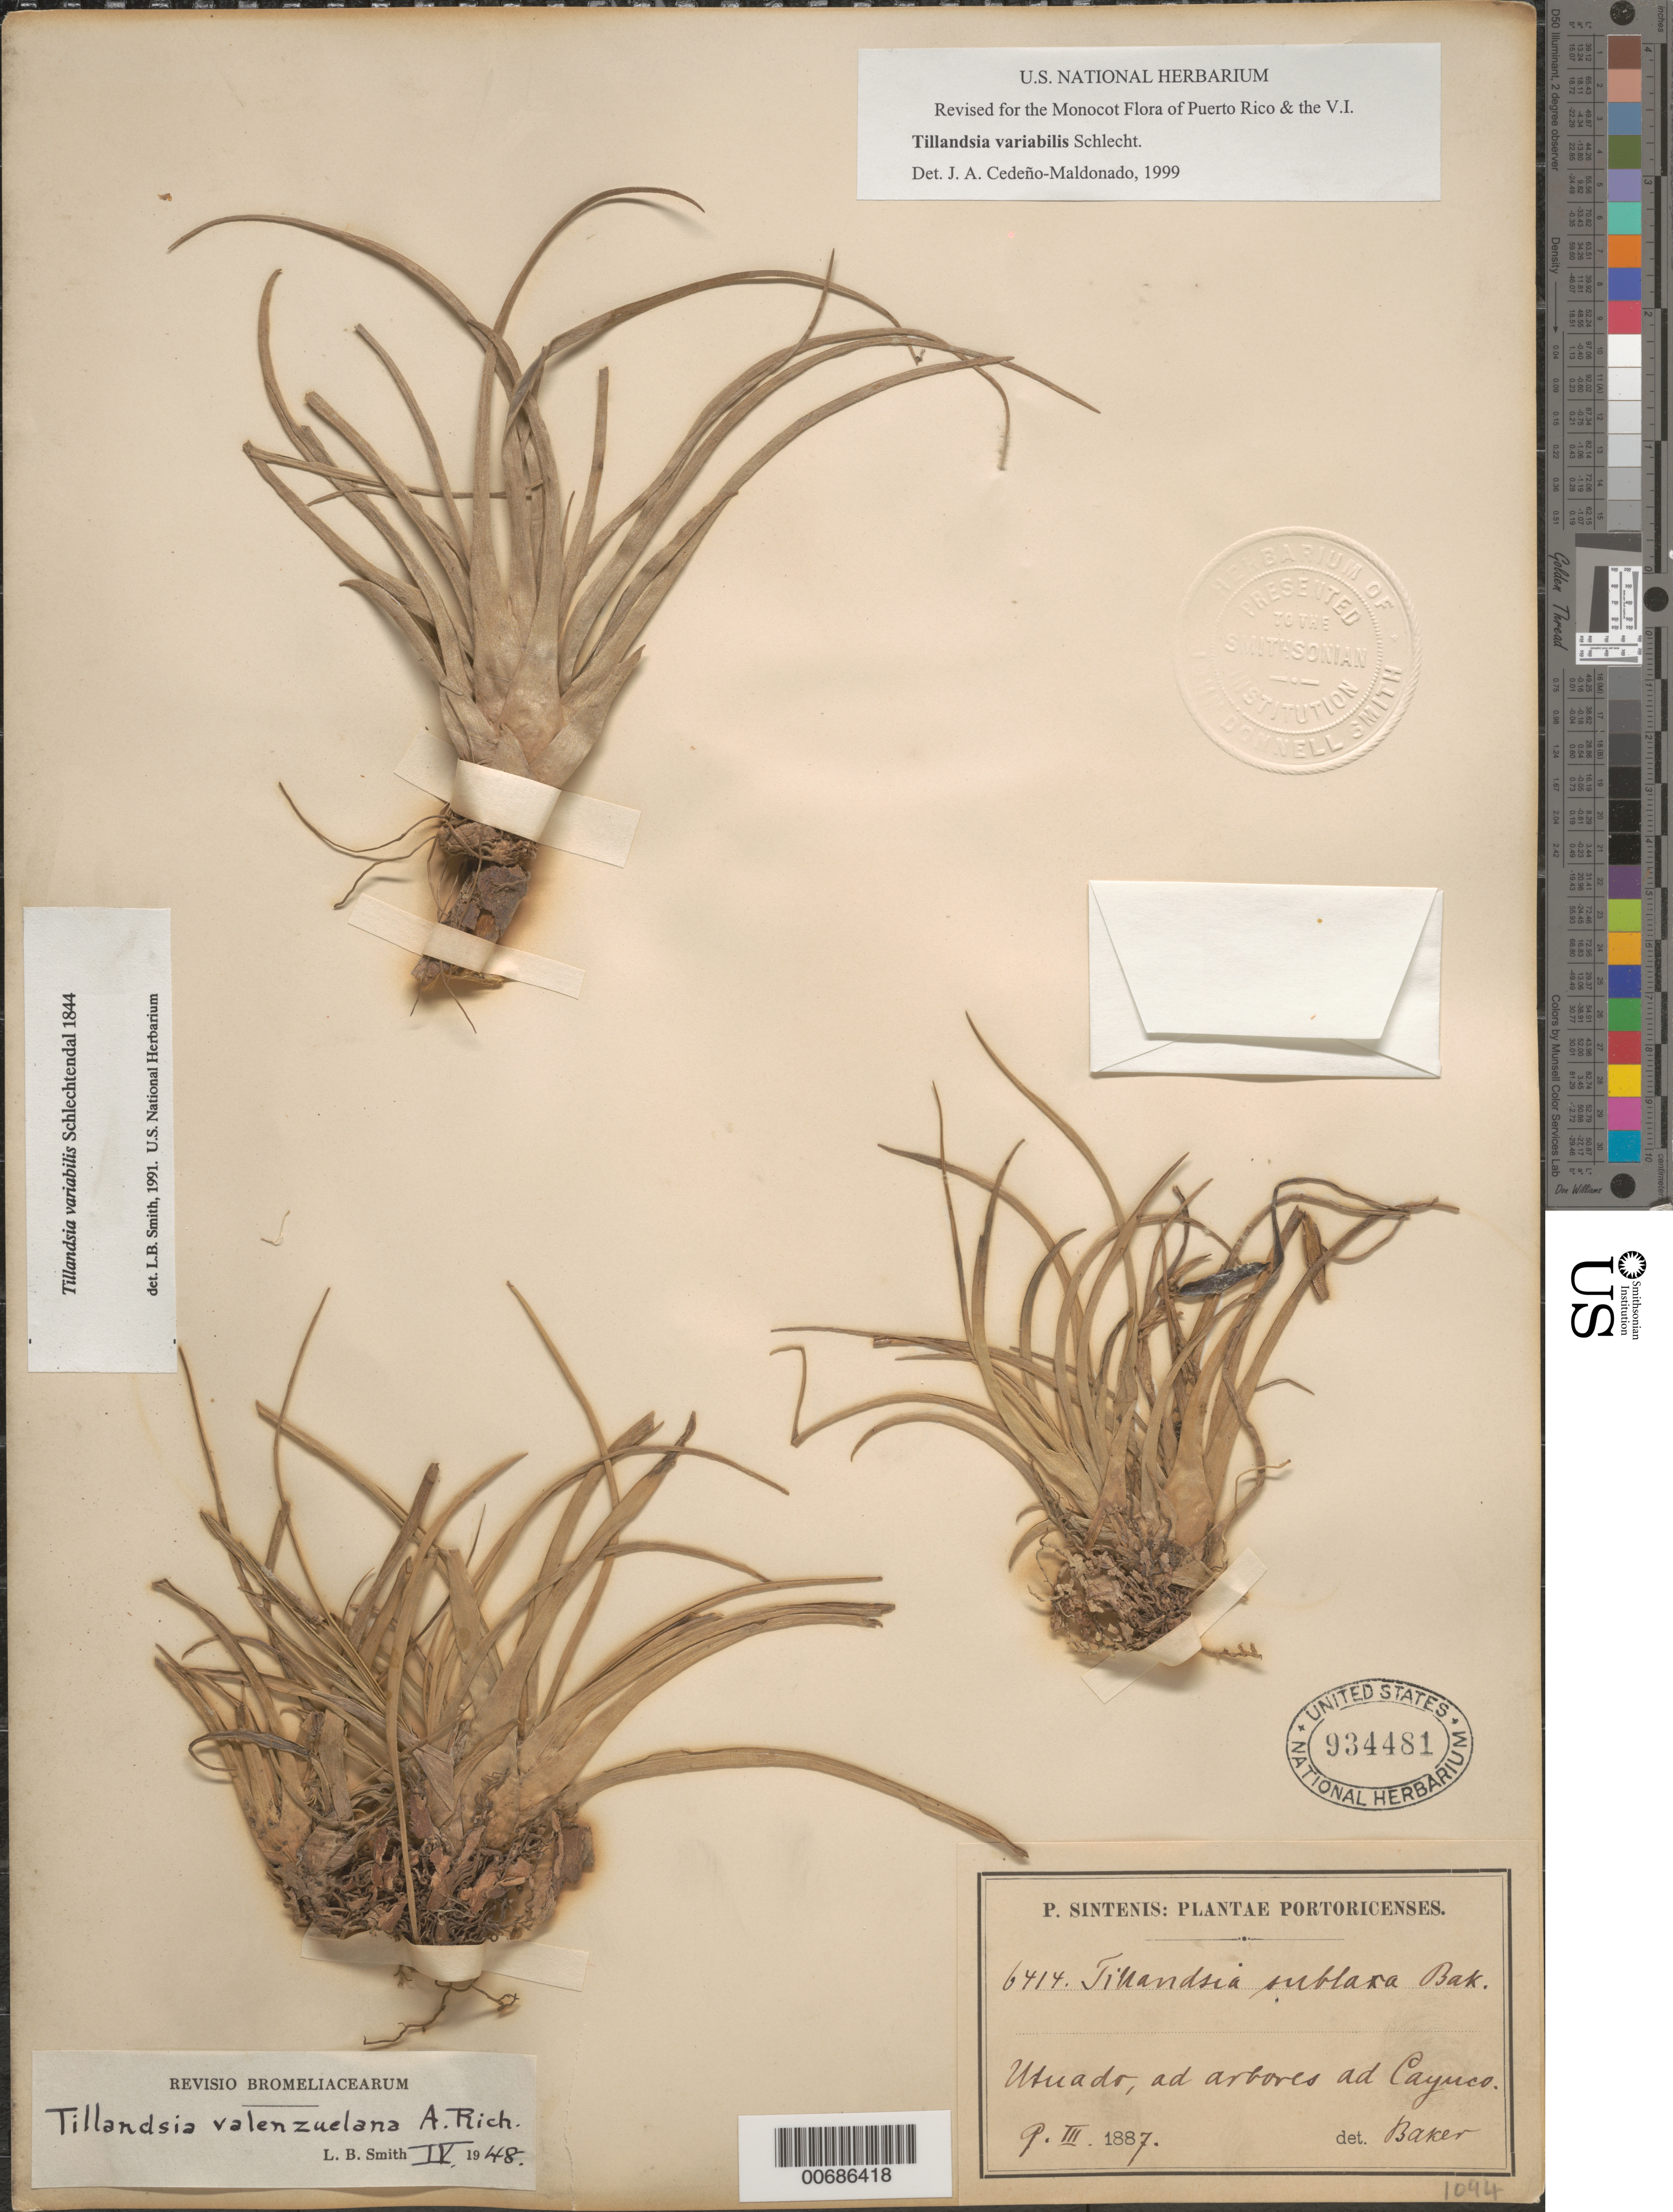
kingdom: Plantae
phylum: Tracheophyta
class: Liliopsida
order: Poales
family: Bromeliaceae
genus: Tillandsia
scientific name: Tillandsia variabilis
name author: Schltdl.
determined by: Cedeño-Maldonado, J. A.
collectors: P. Sintenis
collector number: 6414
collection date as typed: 09 Mar 1887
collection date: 1887-03-09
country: Puerto Rico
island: Greater Antilles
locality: Utuado, ad arbores ad Cayuco.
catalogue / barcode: US 934481